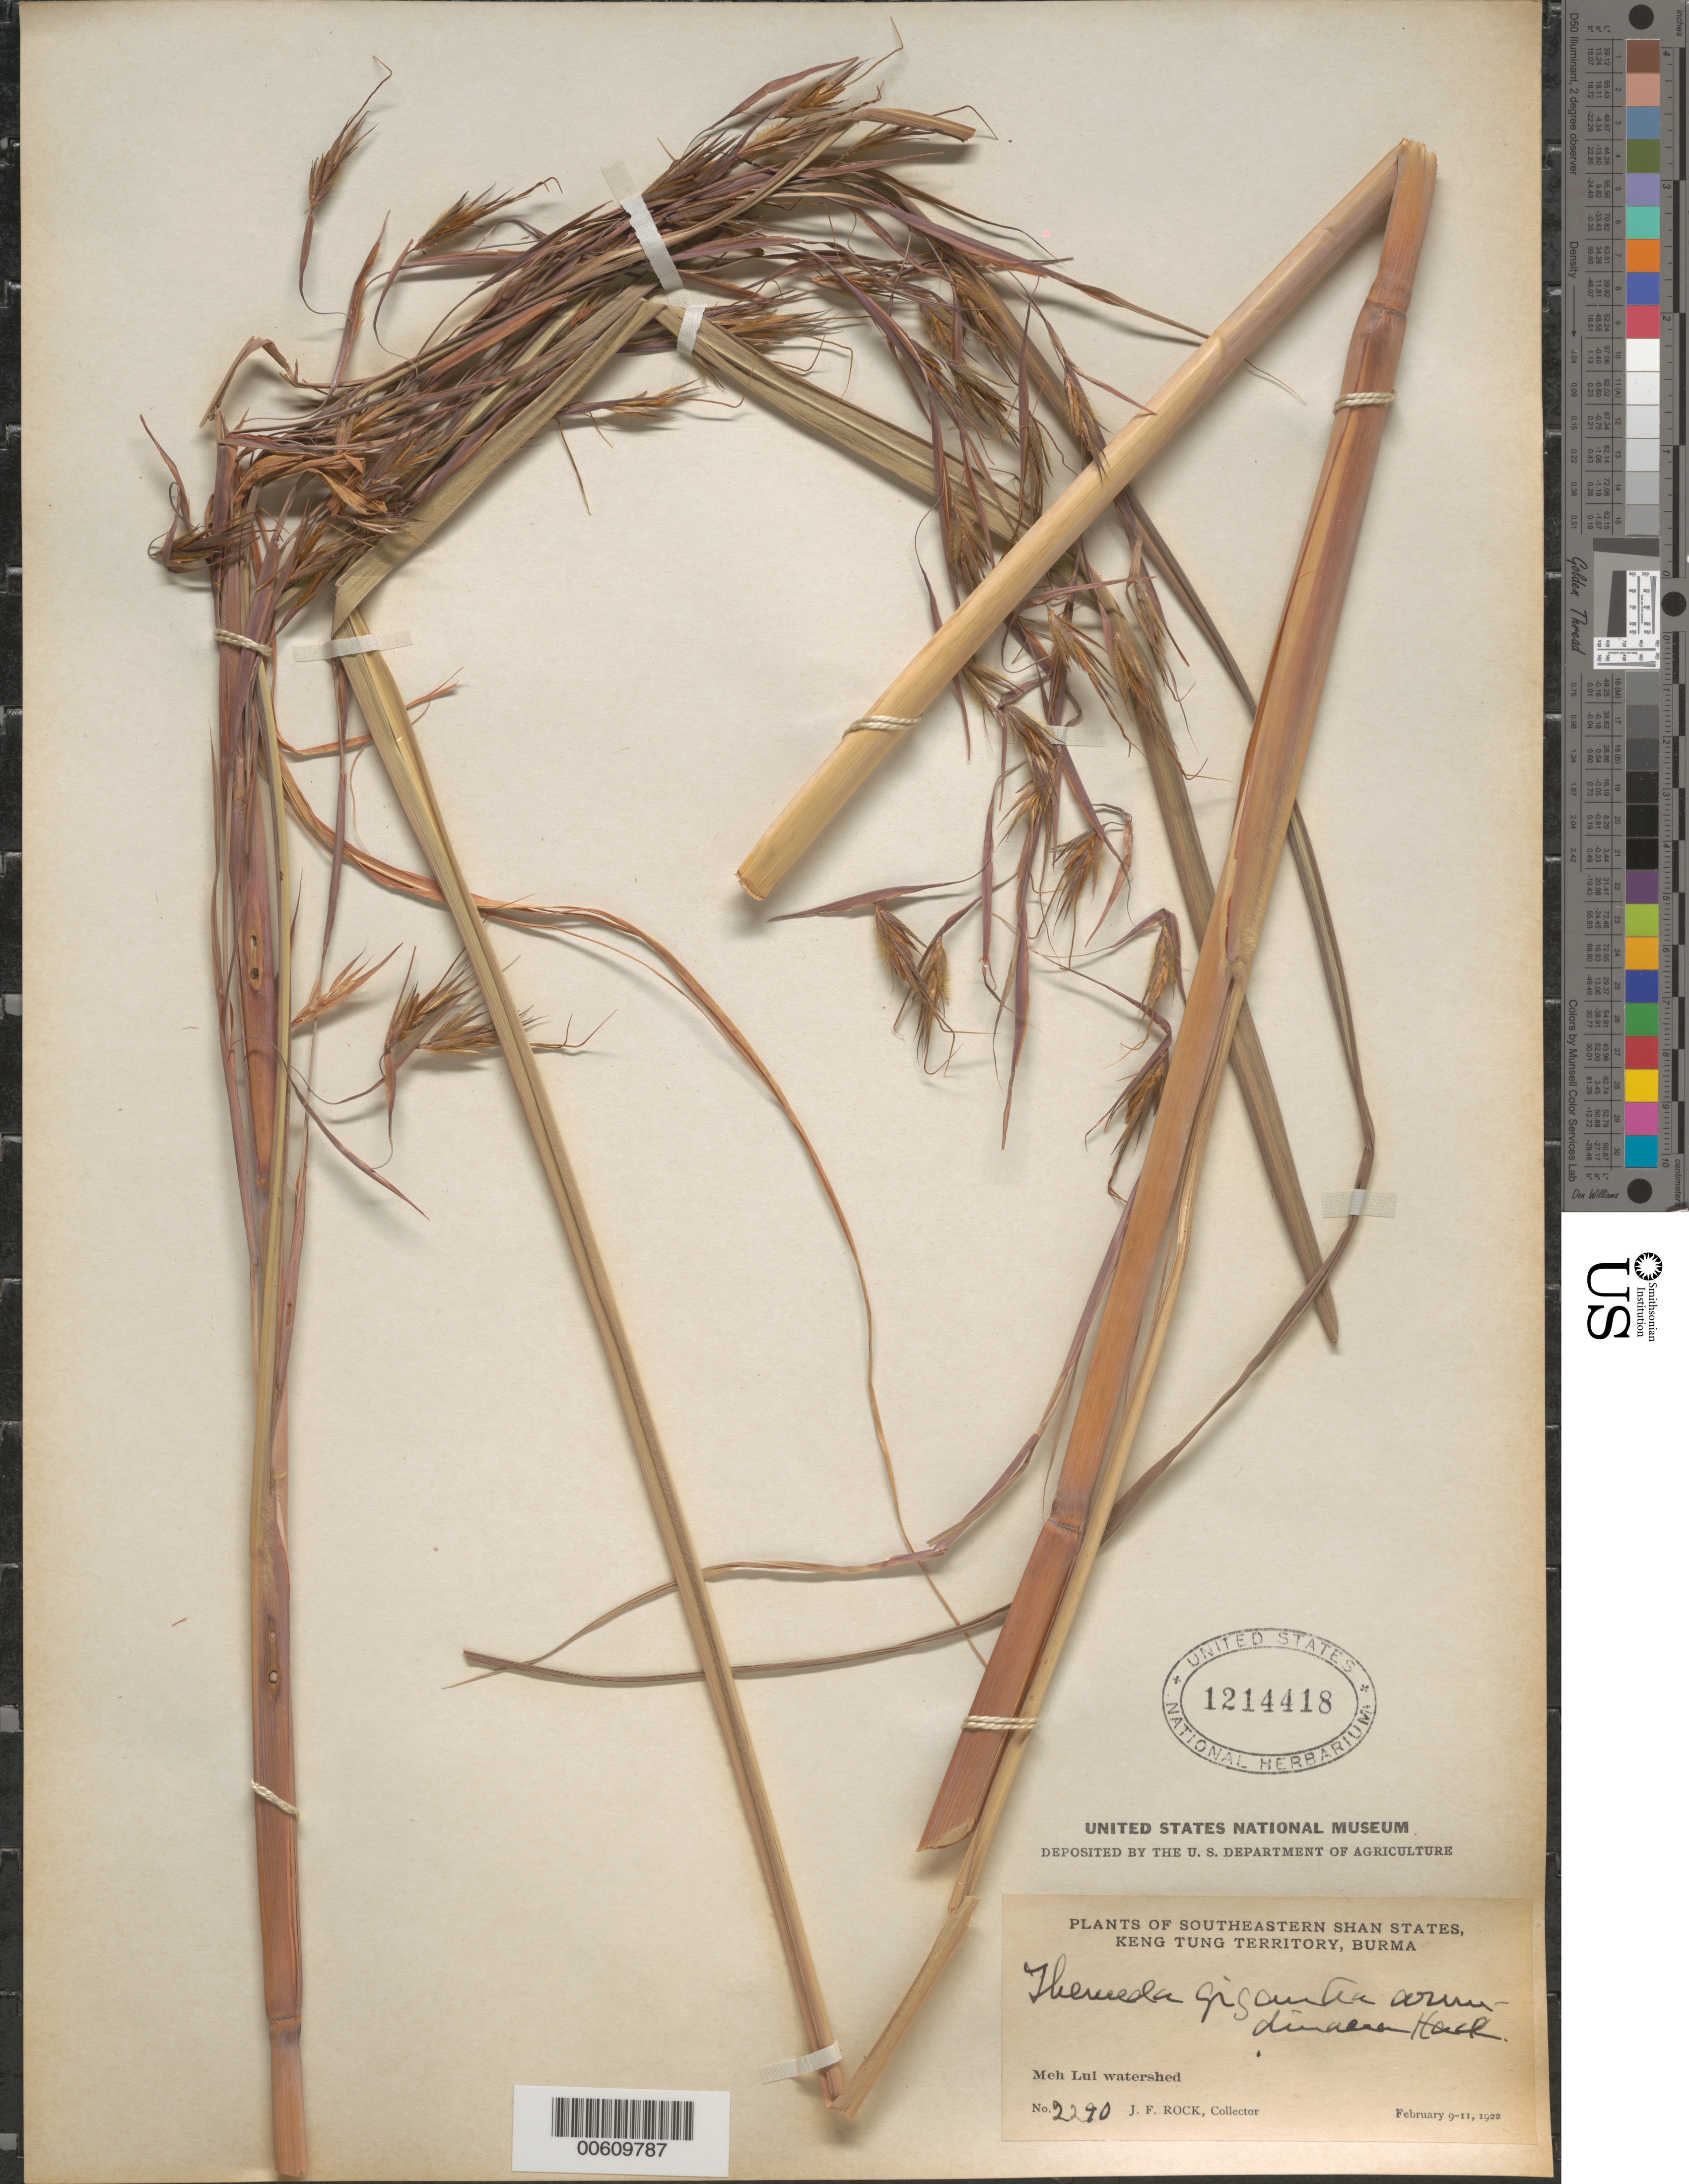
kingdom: Plantae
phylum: Tracheophyta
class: Liliopsida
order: Poales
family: Poaceae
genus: Themeda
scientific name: Themeda gigantea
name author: Hack.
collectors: J. F. Rock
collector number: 2290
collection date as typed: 09 Feb 1922 to 11 Feb 1922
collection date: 1922-02-09/1922-02-11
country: Myanmar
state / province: Shan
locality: Meh Lui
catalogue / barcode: US 1214418